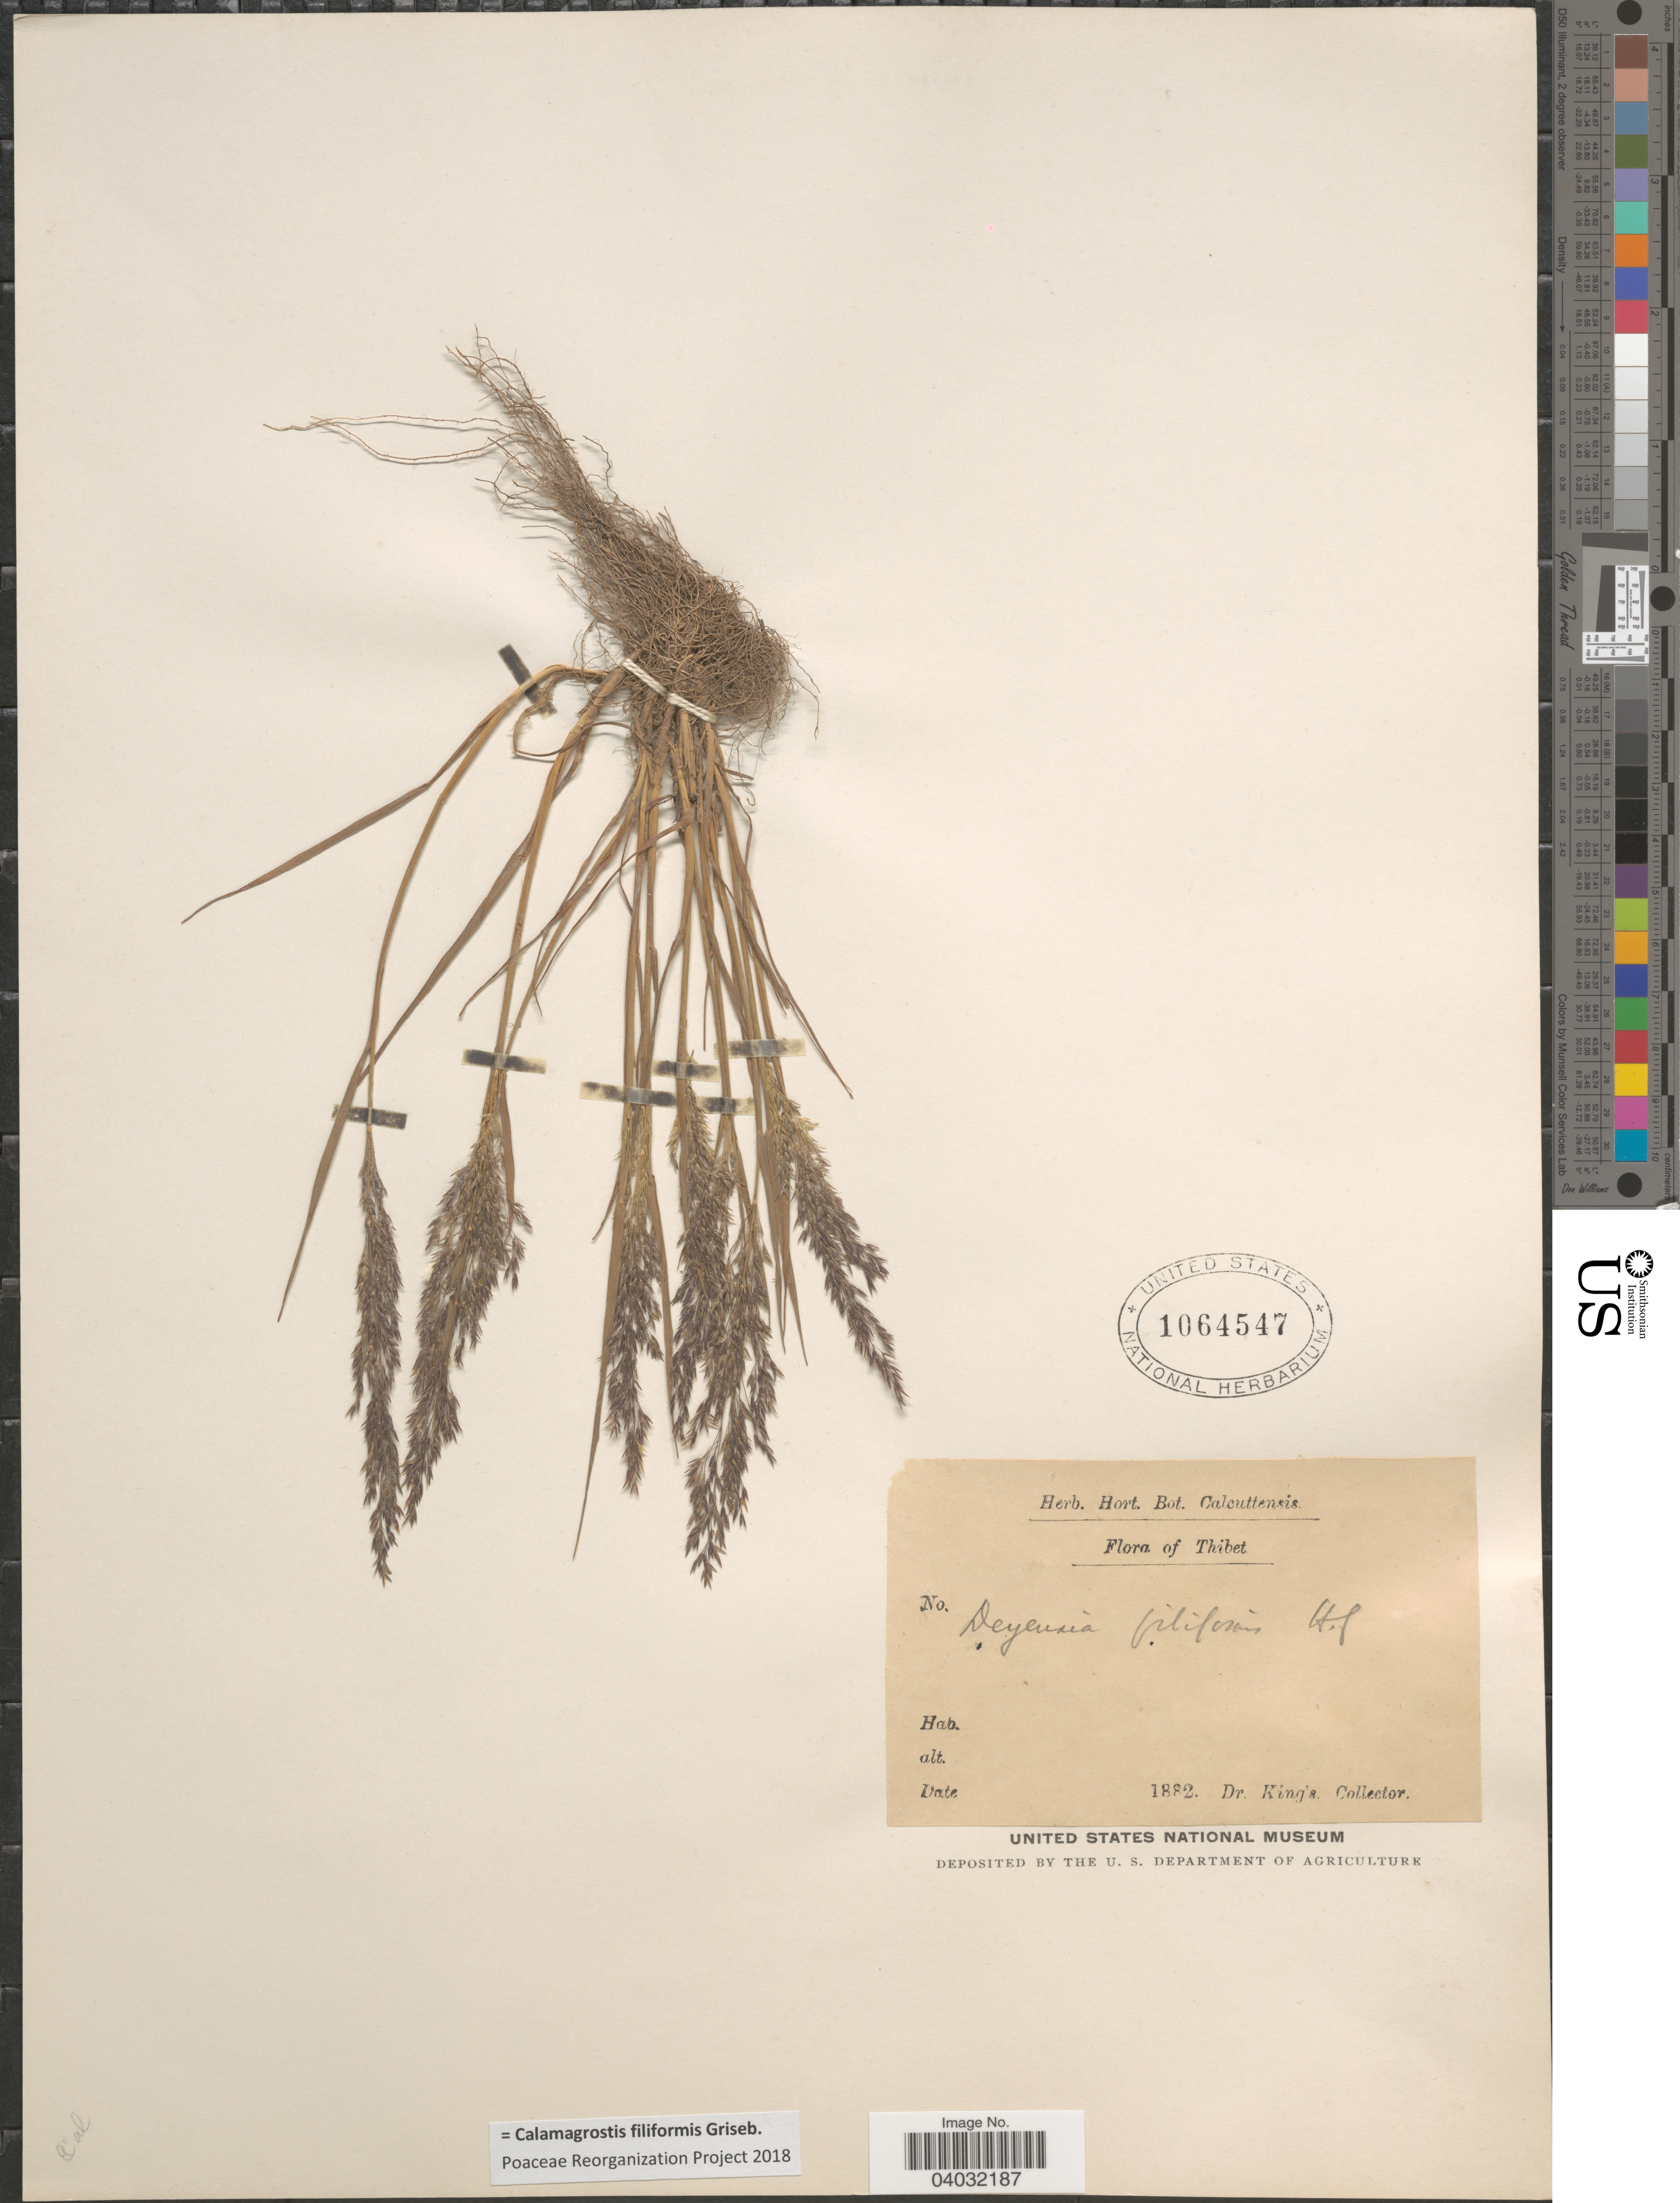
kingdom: Plantae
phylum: Tracheophyta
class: Liliopsida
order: Poales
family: Poaceae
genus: Calamagrostis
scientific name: Calamagrostis filiformis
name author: Griseb.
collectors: Dr. King's collector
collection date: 1882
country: China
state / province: Xizang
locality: Thibet.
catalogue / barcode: US 1064547